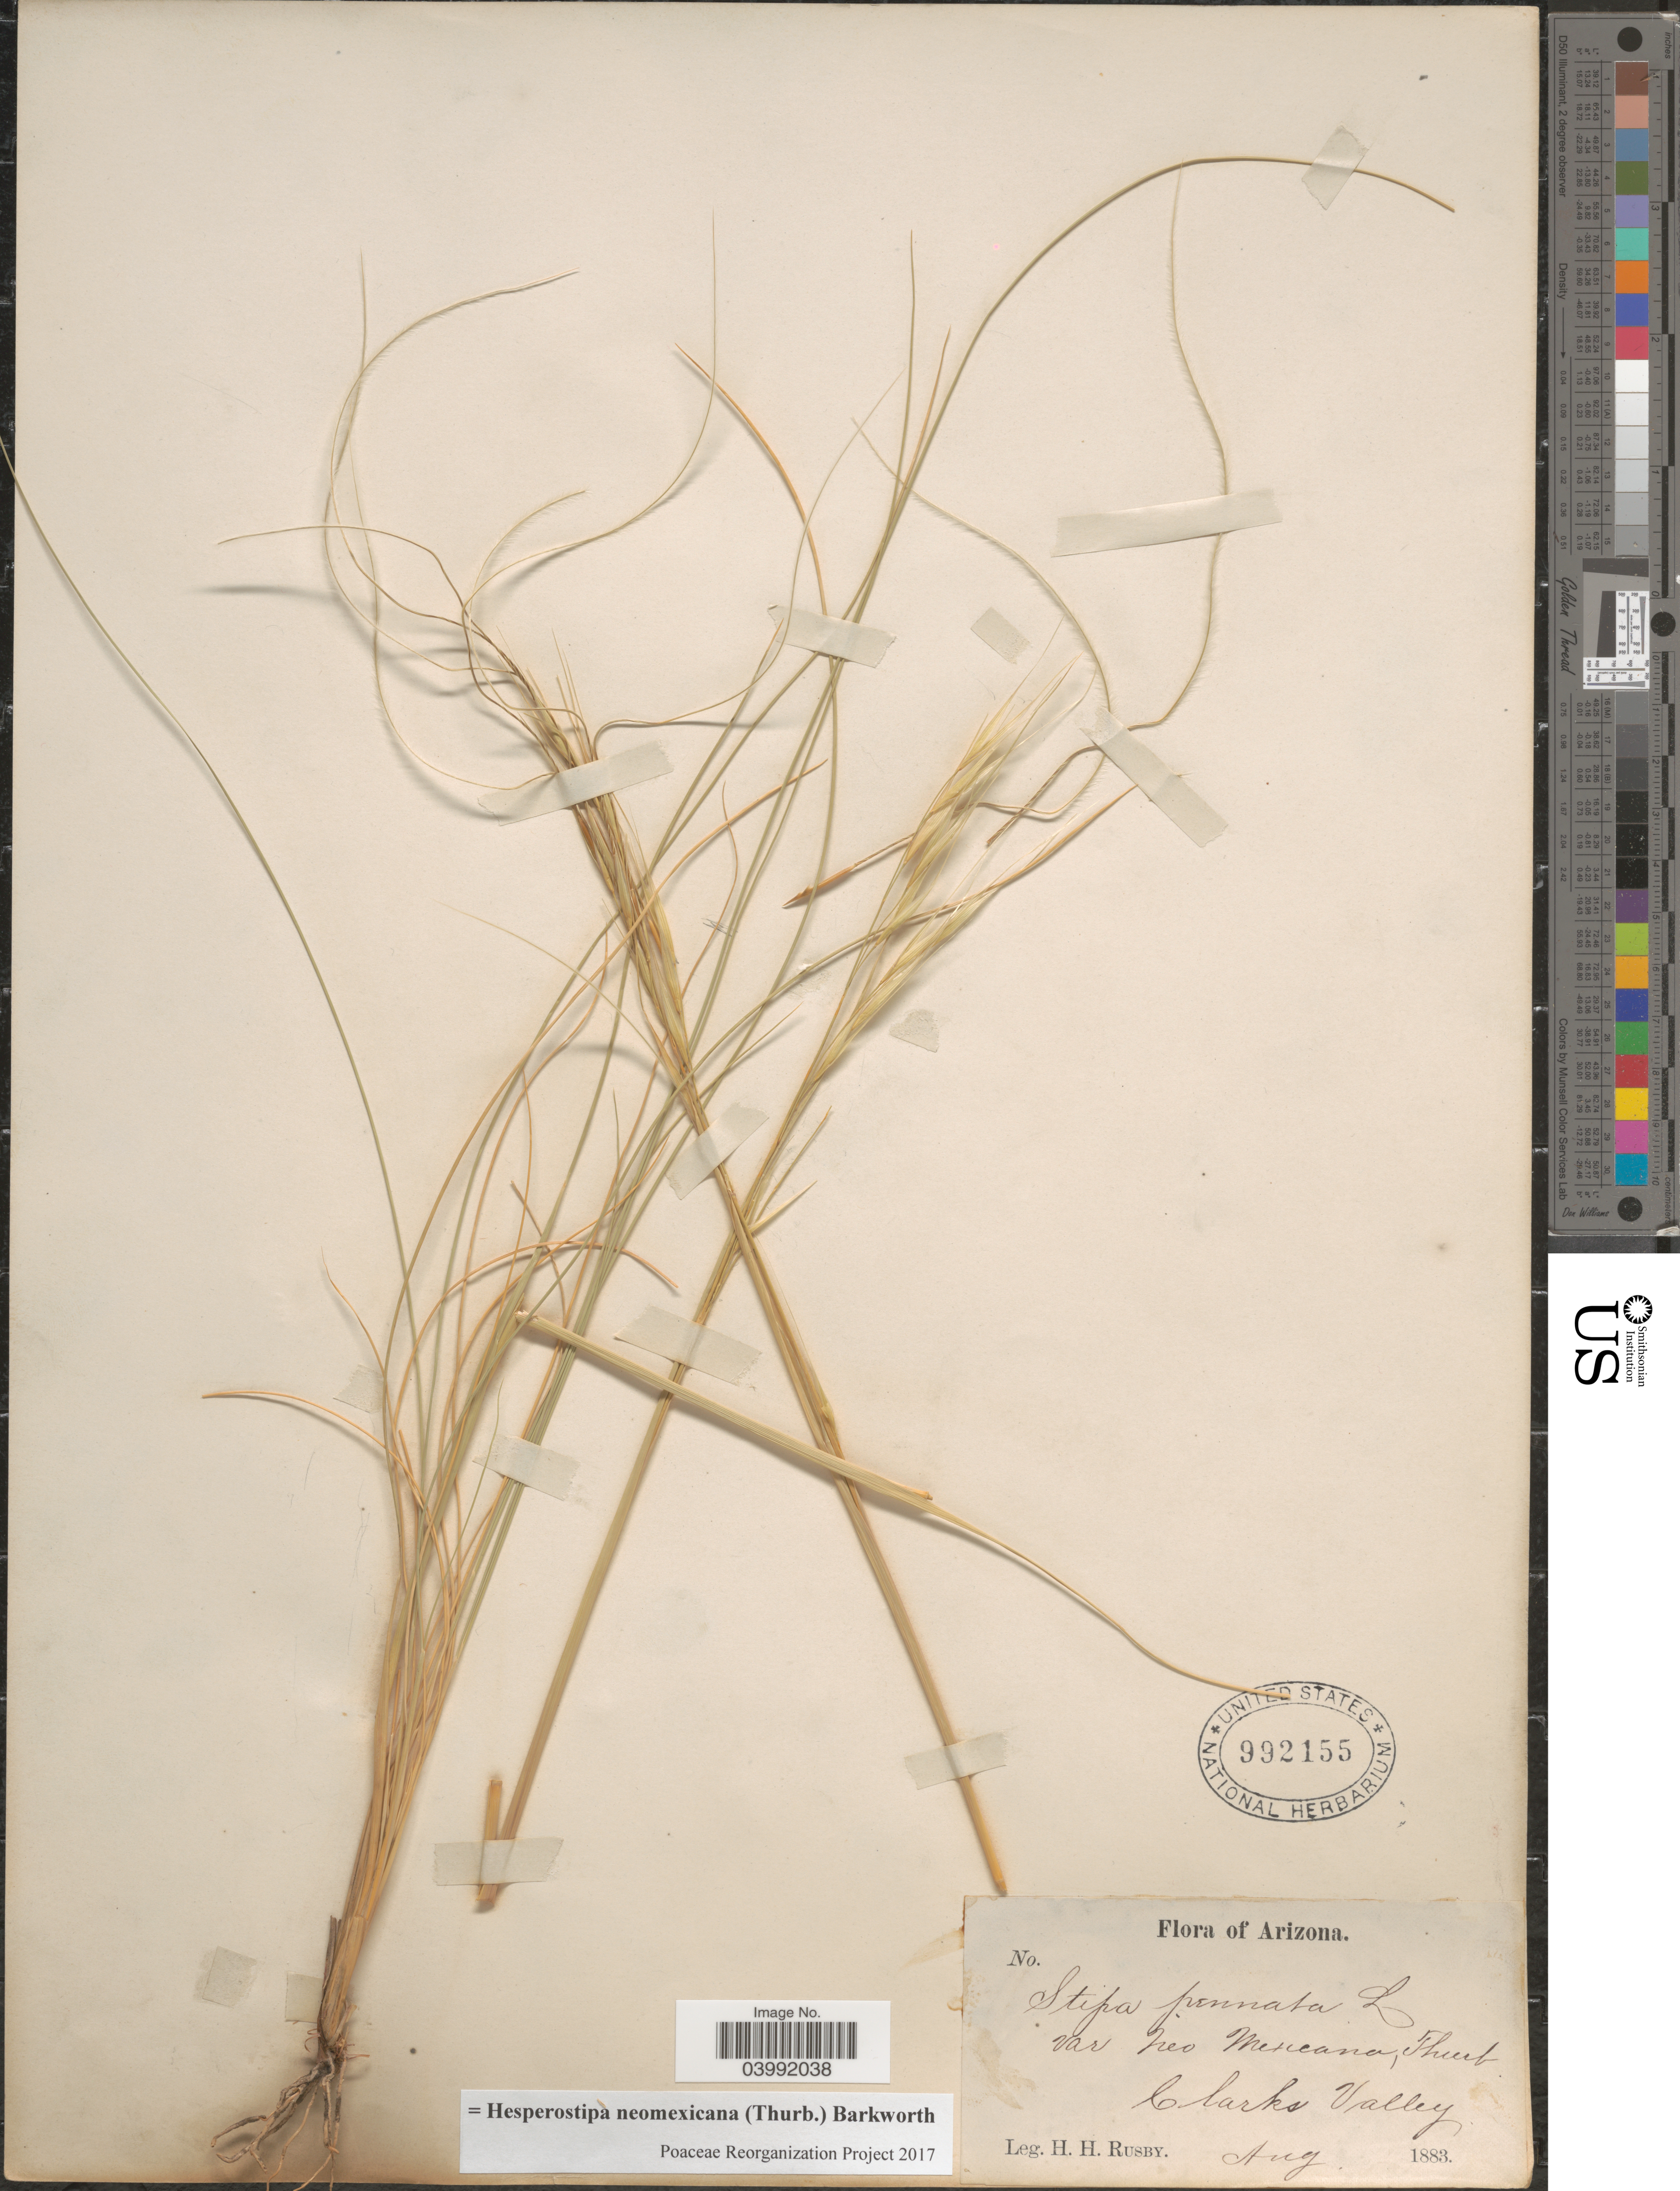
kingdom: Plantae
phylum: Tracheophyta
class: Liliopsida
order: Poales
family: Poaceae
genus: Hesperostipa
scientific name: Hesperostipa neomexicana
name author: (Thurb.) Barkworth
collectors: H. H. Rusby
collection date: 1883-08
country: United States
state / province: Arizona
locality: Clarks Valley.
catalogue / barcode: US 992155